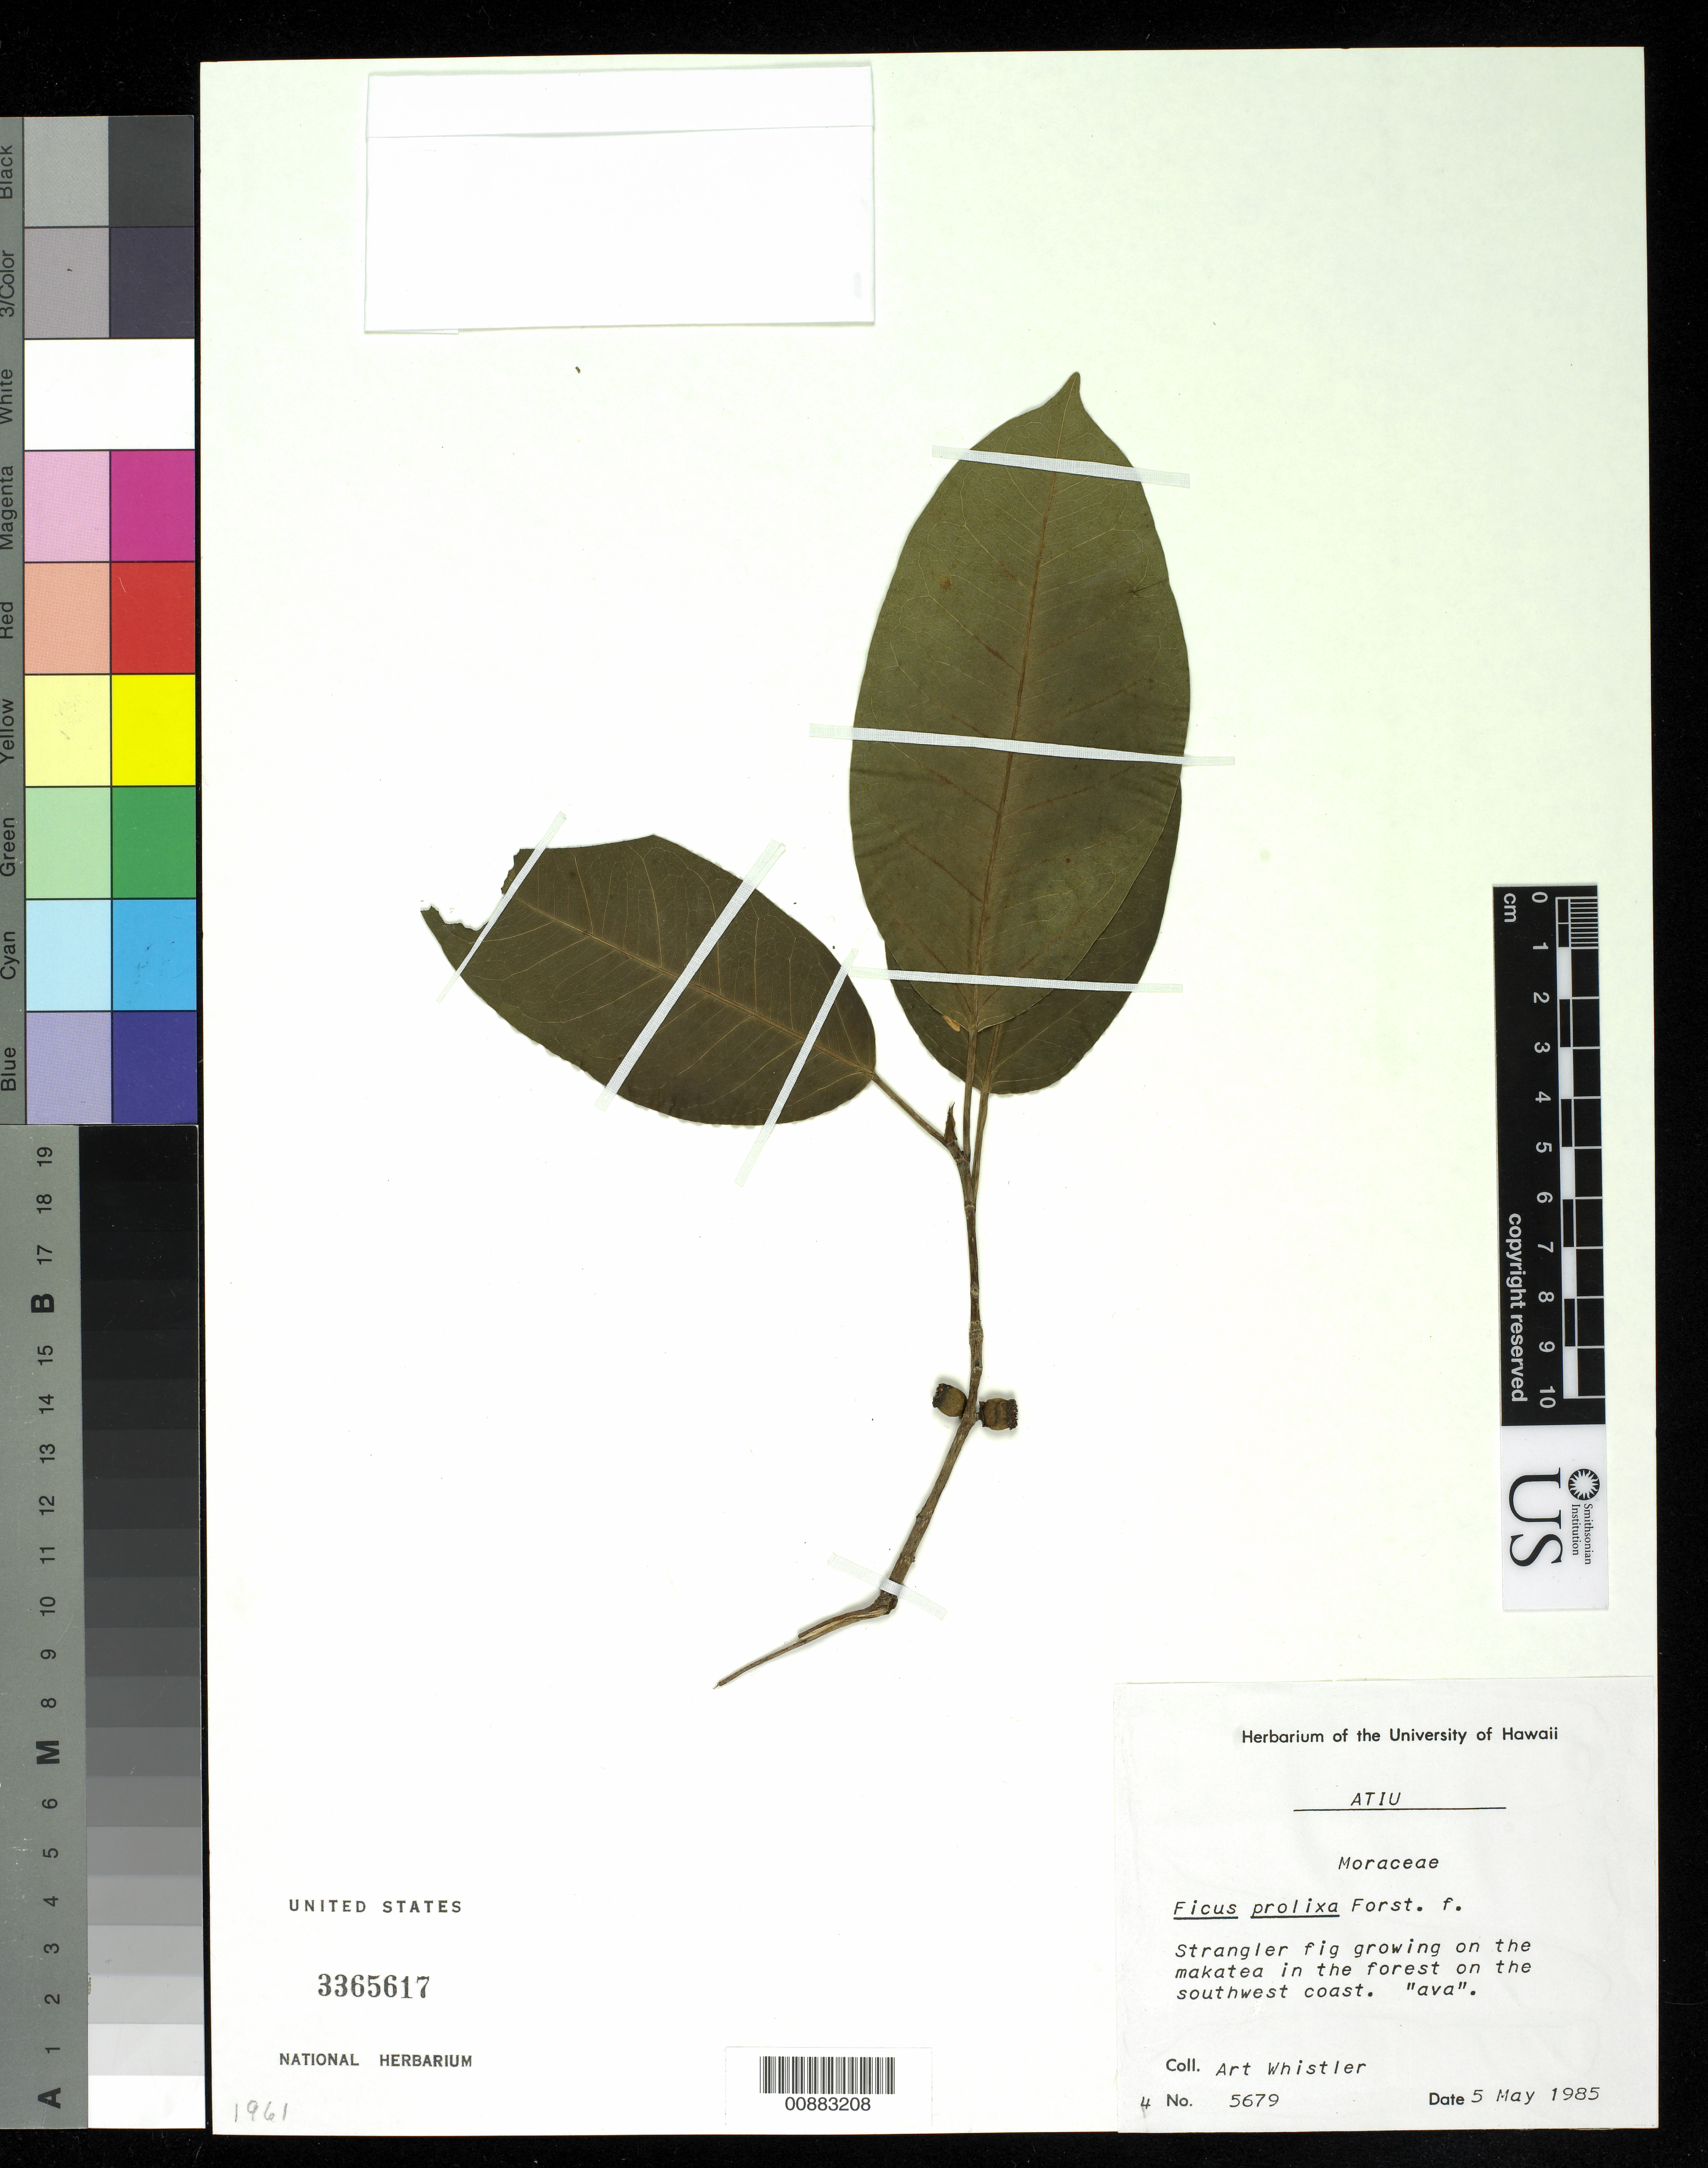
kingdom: Plantae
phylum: Tracheophyta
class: Magnoliopsida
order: Rosales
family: Moraceae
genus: Ficus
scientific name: Ficus prolixa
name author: G. Forst.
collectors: A. Whistler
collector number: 5679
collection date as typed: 05 May 1985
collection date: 1985-05-05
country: Cook Islands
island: Atiu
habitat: Growing on the makatea in the forest on the southwest coast.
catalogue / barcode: US 3365617